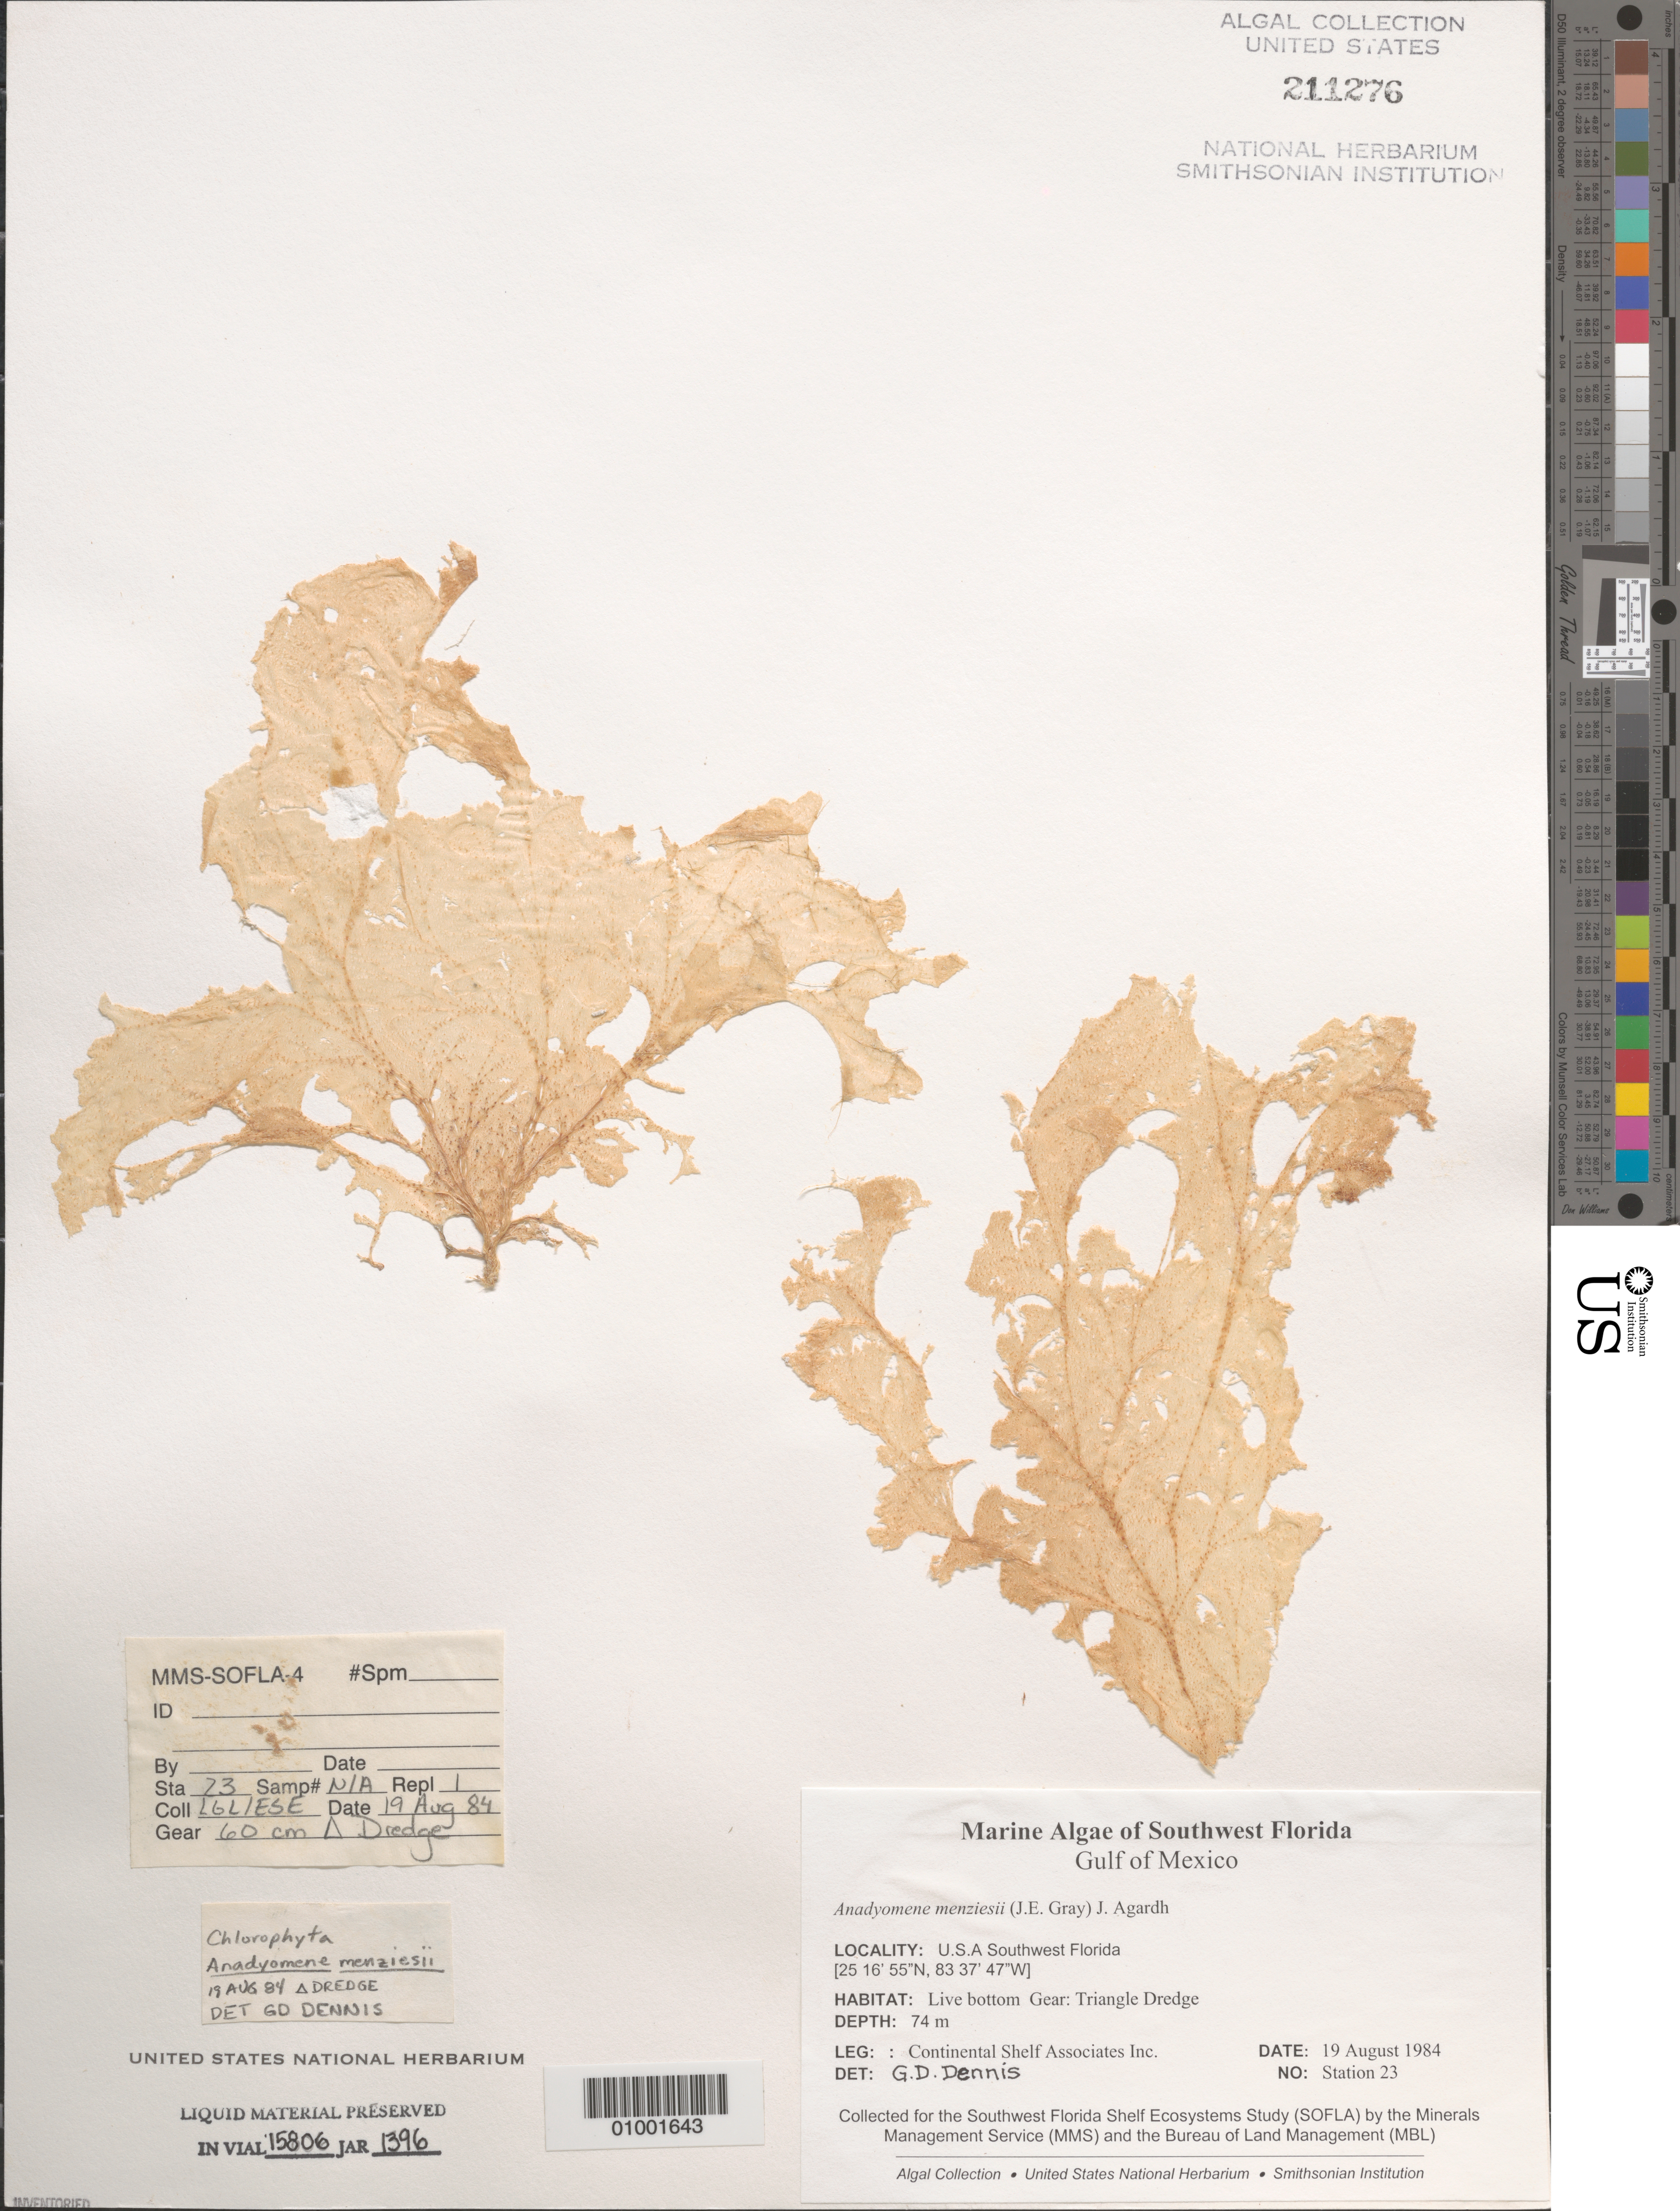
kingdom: Plantae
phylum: Chlorophyta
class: Ulvophyceae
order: Cladophorales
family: Anadyomenaceae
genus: Anadyomene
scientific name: Anadyomene menziesii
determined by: Dennis, G. D.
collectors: Continental Shelf Associates Inc.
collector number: Station 23 Rep 1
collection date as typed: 19 Aug 1984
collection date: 1984-08-19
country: United States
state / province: Florida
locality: Gulf of Mexico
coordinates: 25 16'55"N, 83 37'47"W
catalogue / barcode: US 211276